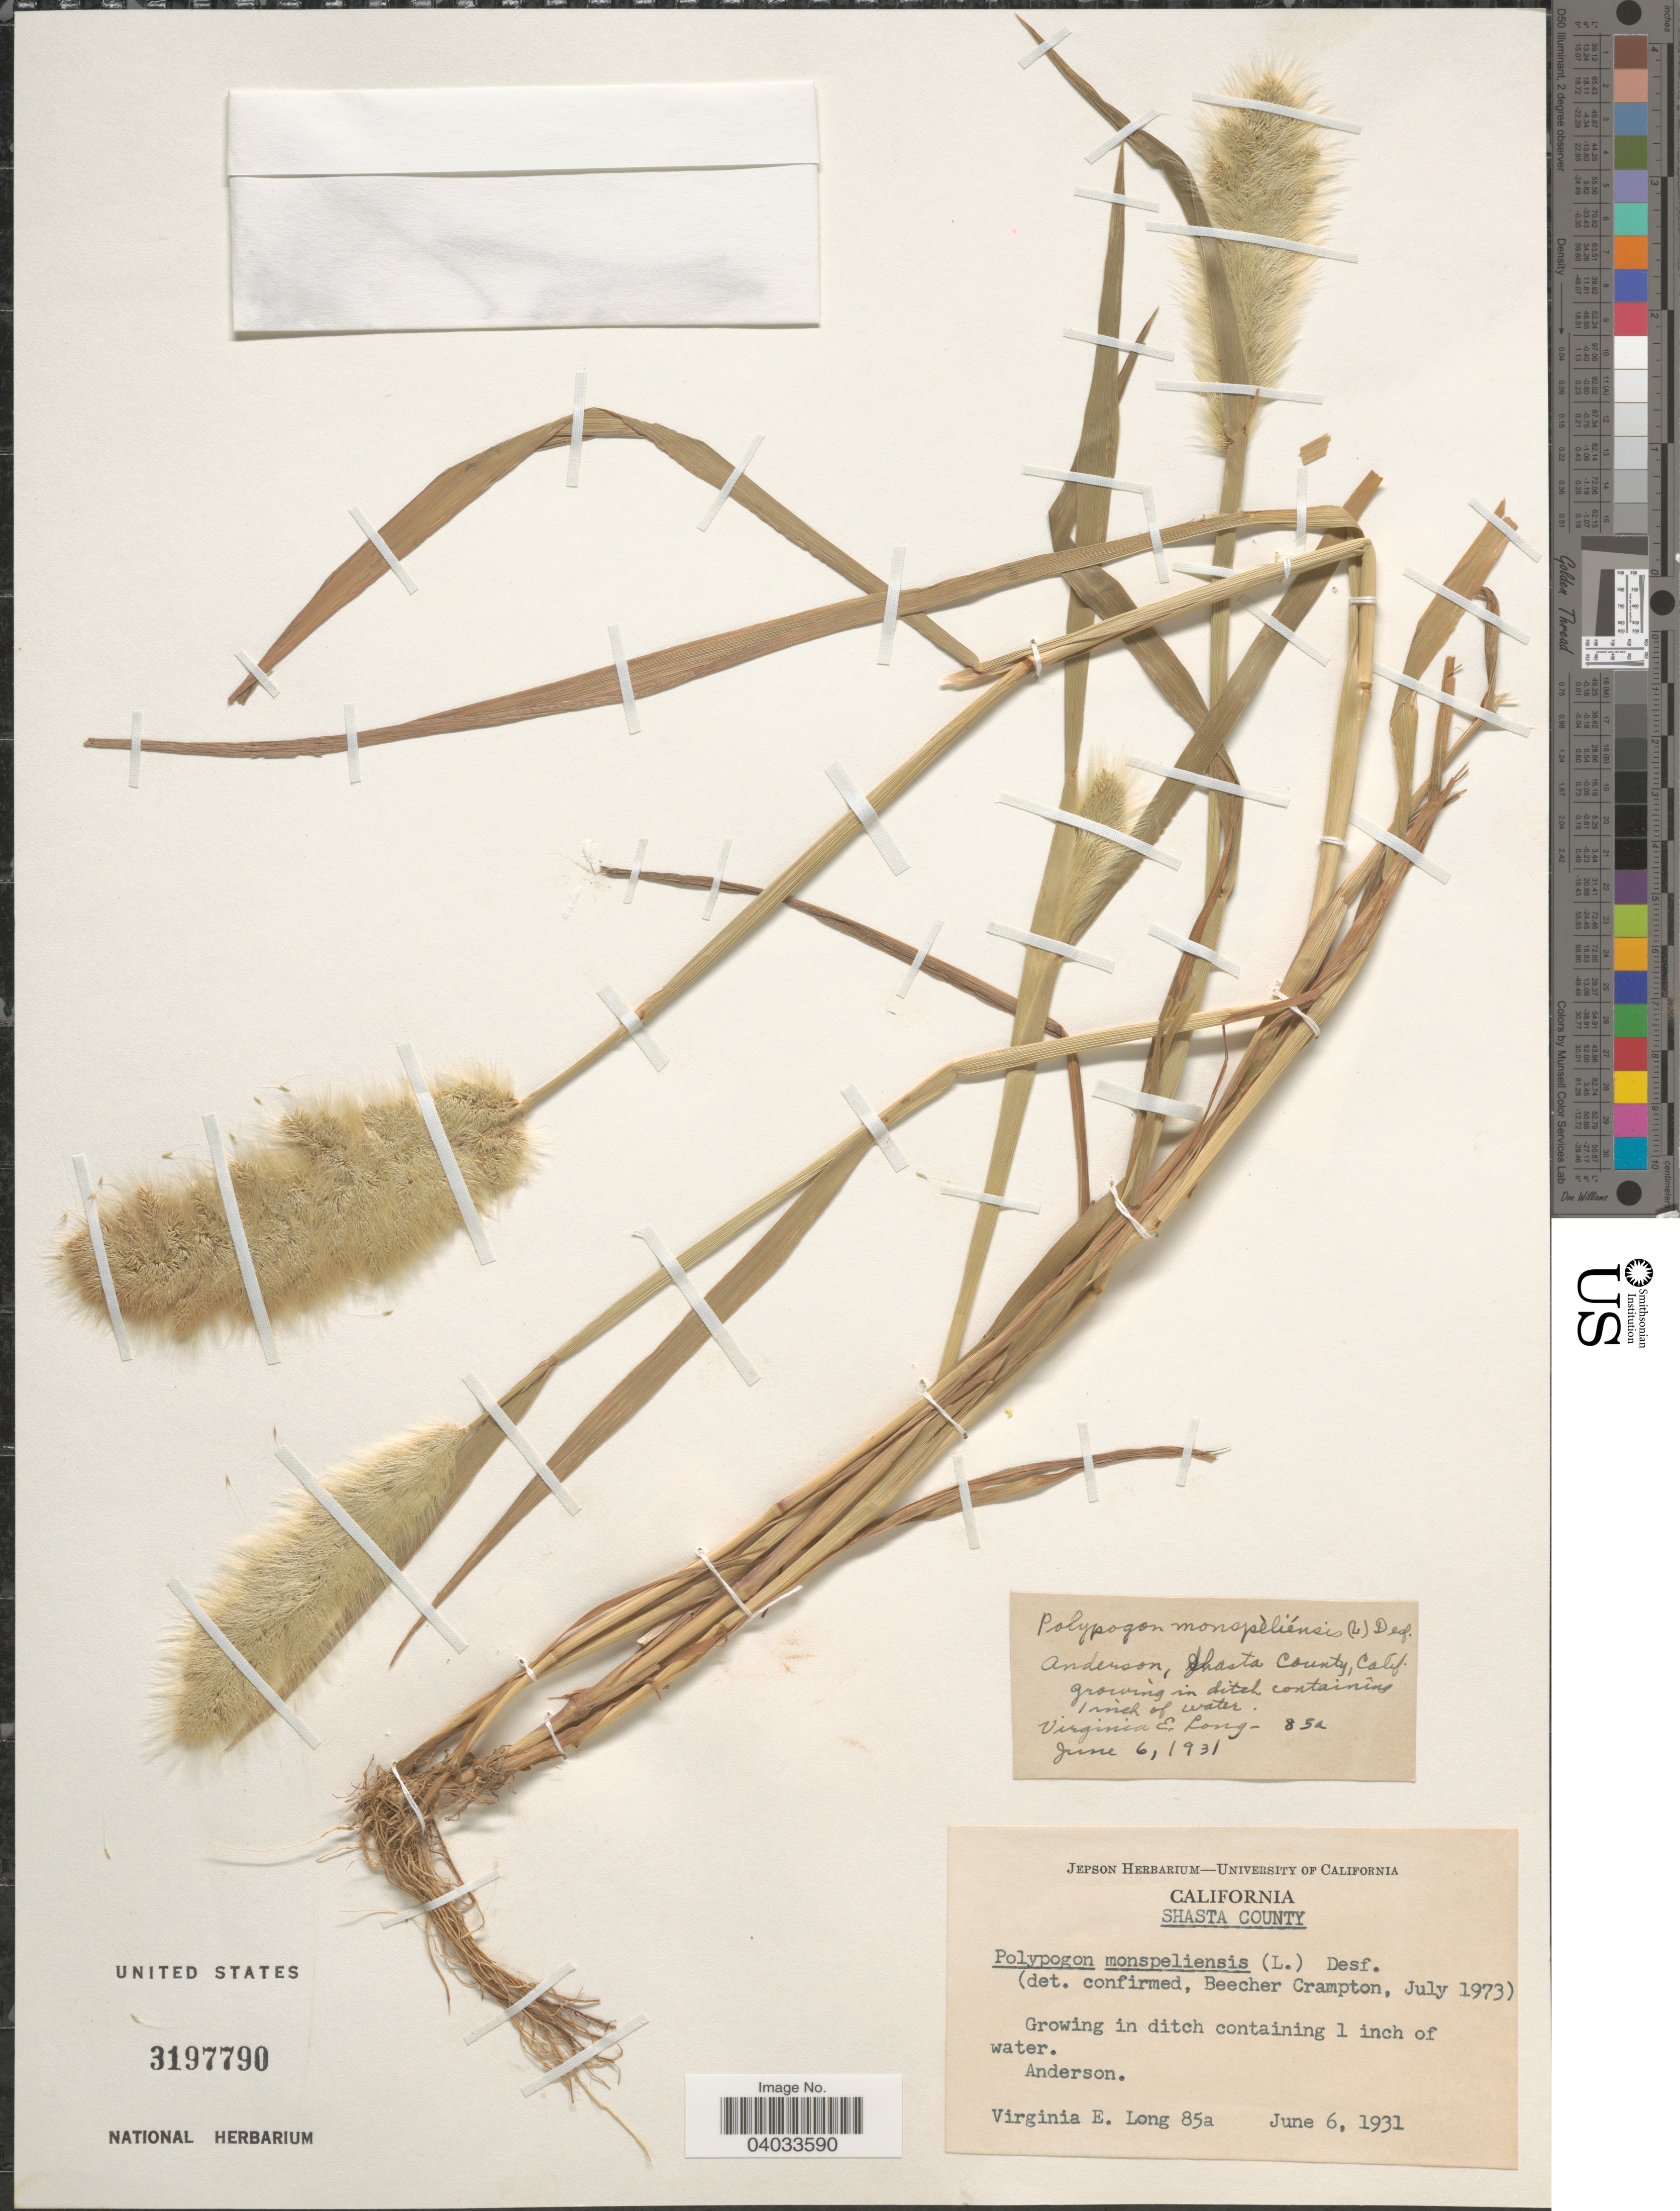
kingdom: Plantae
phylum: Tracheophyta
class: Liliopsida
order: Poales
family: Poaceae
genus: Polypogon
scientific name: Polypogon monspeliensis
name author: (L.) Desf.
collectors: V. Long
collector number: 85a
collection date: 1931-06-06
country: United States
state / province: California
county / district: Shasta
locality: Shasta County. Anderson.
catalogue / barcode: US 3197790